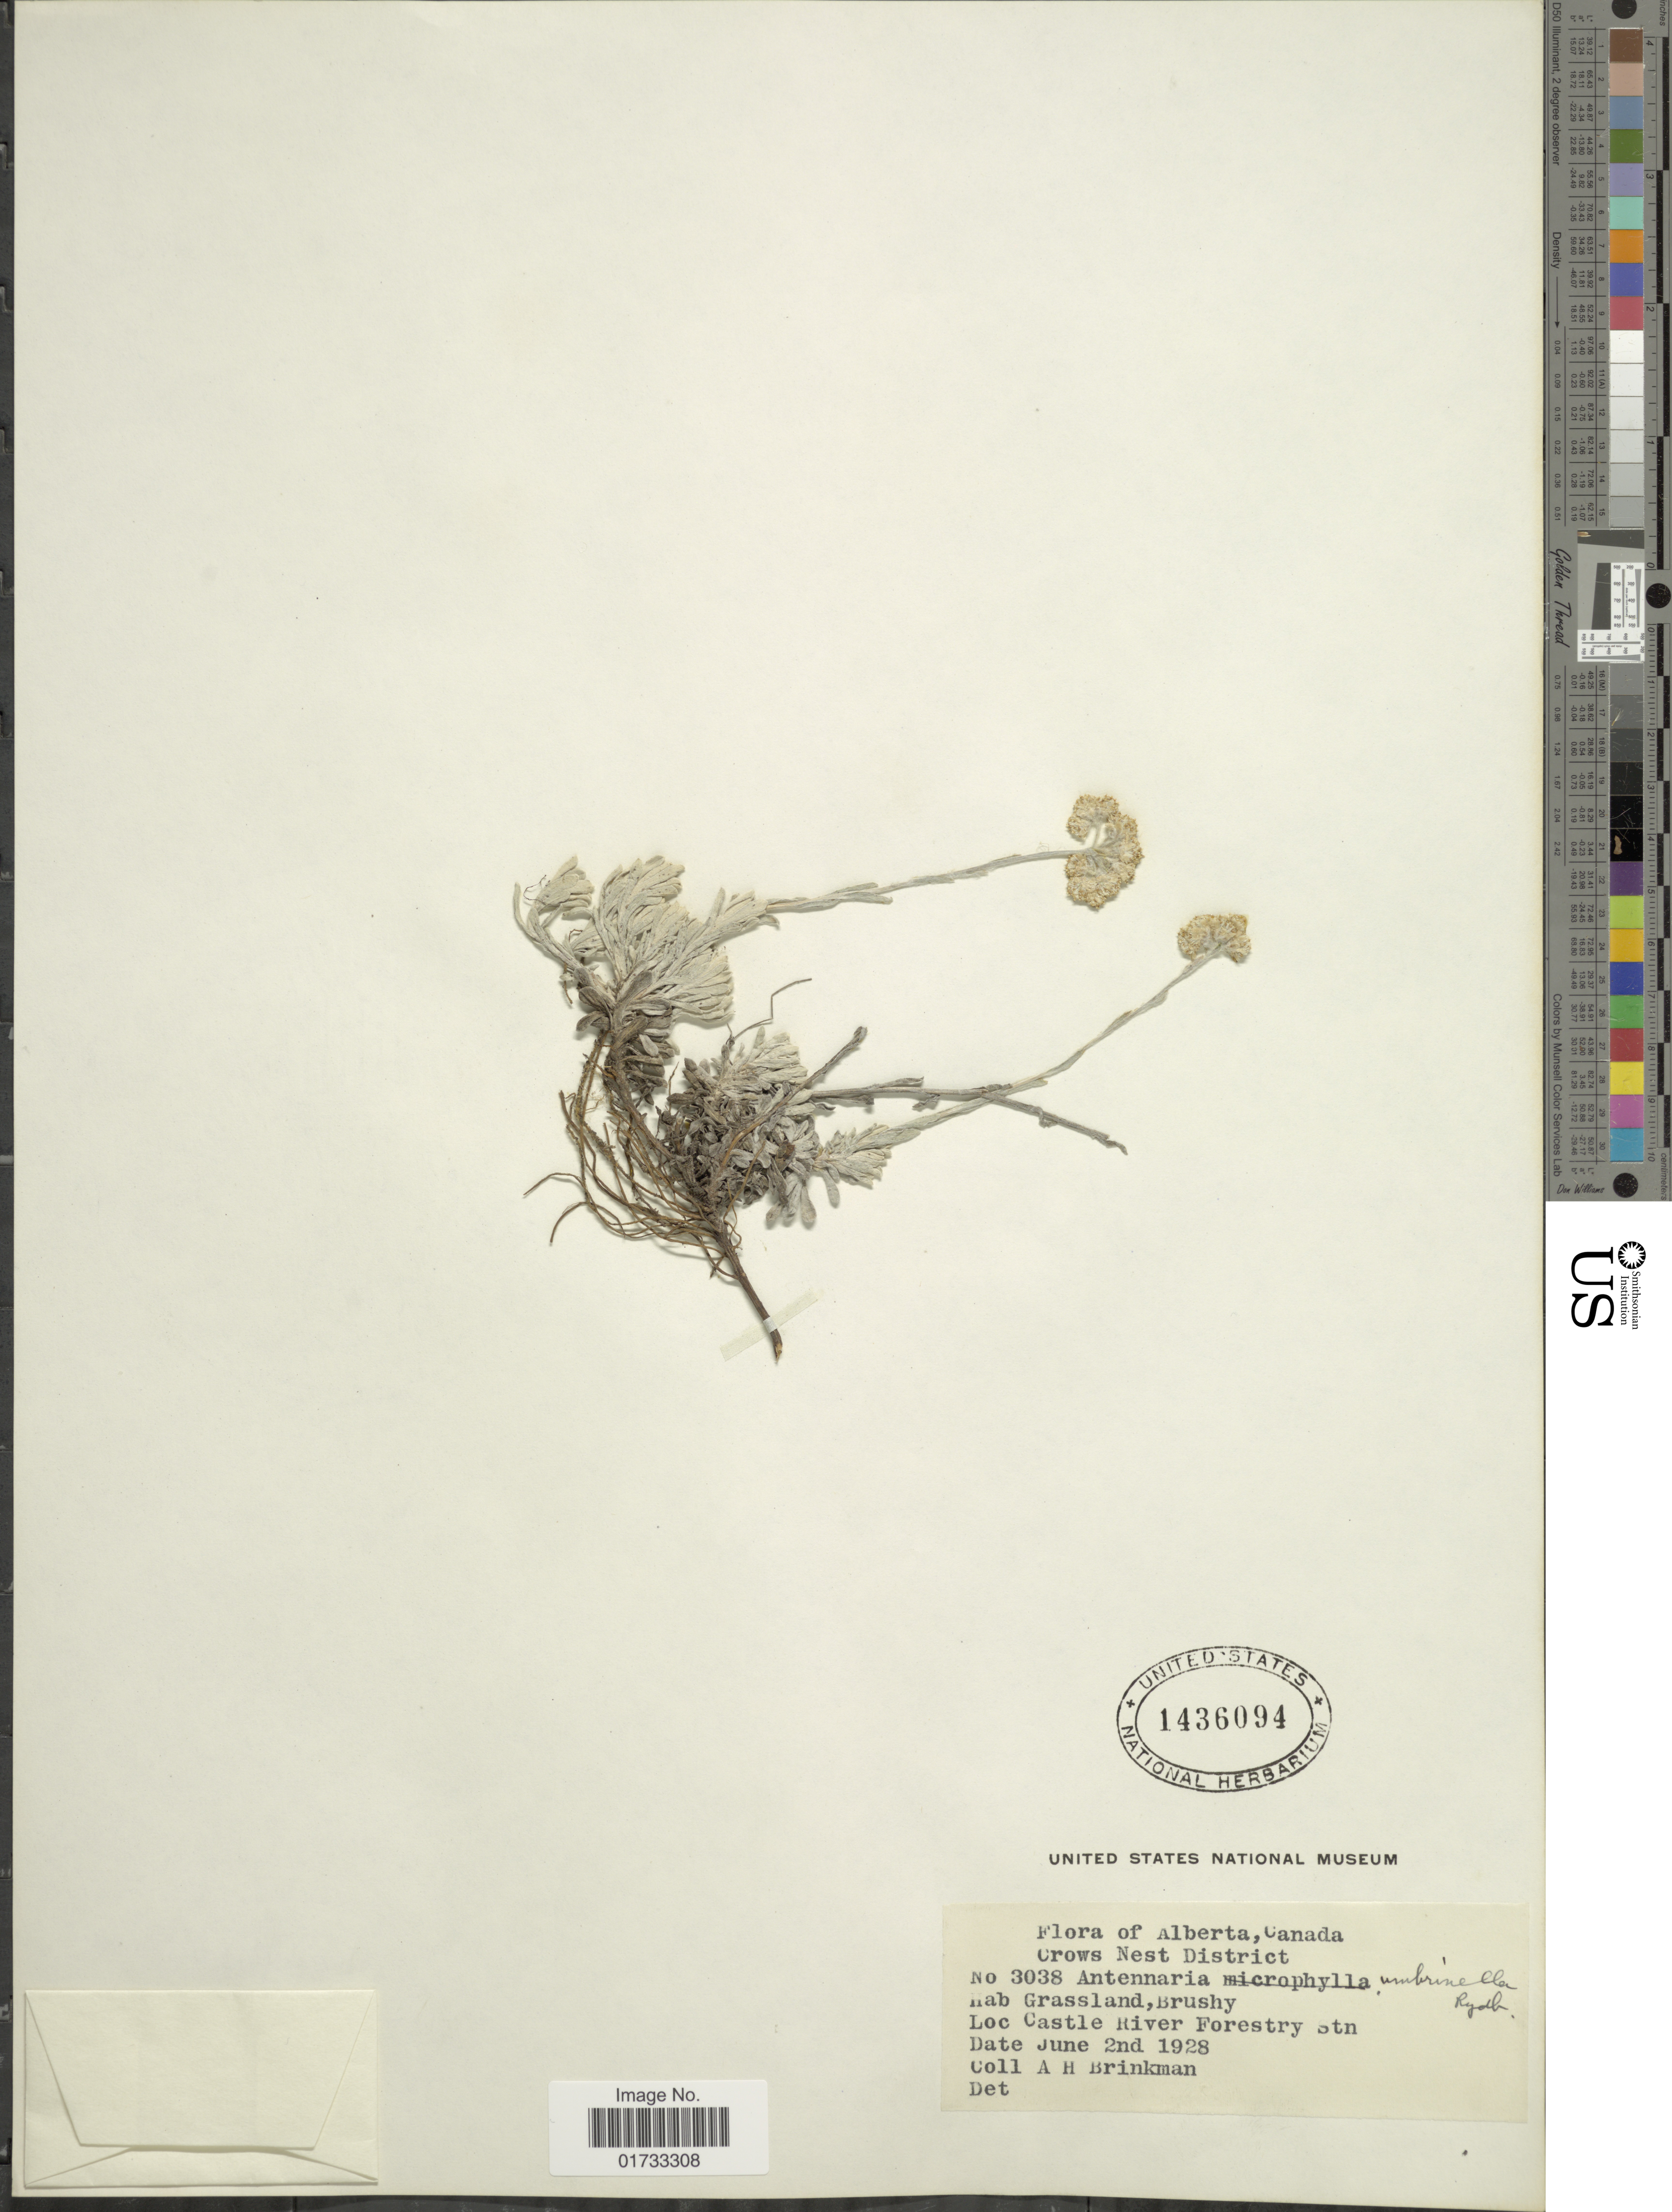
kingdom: Plantae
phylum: Tracheophyta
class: Magnoliopsida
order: Asterales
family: Asteraceae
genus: Antennaria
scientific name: Antennaria umbrinella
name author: Rydb.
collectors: A. Brinkman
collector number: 3038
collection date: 1928-06-02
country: Canada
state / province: Alberta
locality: Crows Nest District, Grassland, Brushy, Castle River Foresty Stn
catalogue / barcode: US 1436094